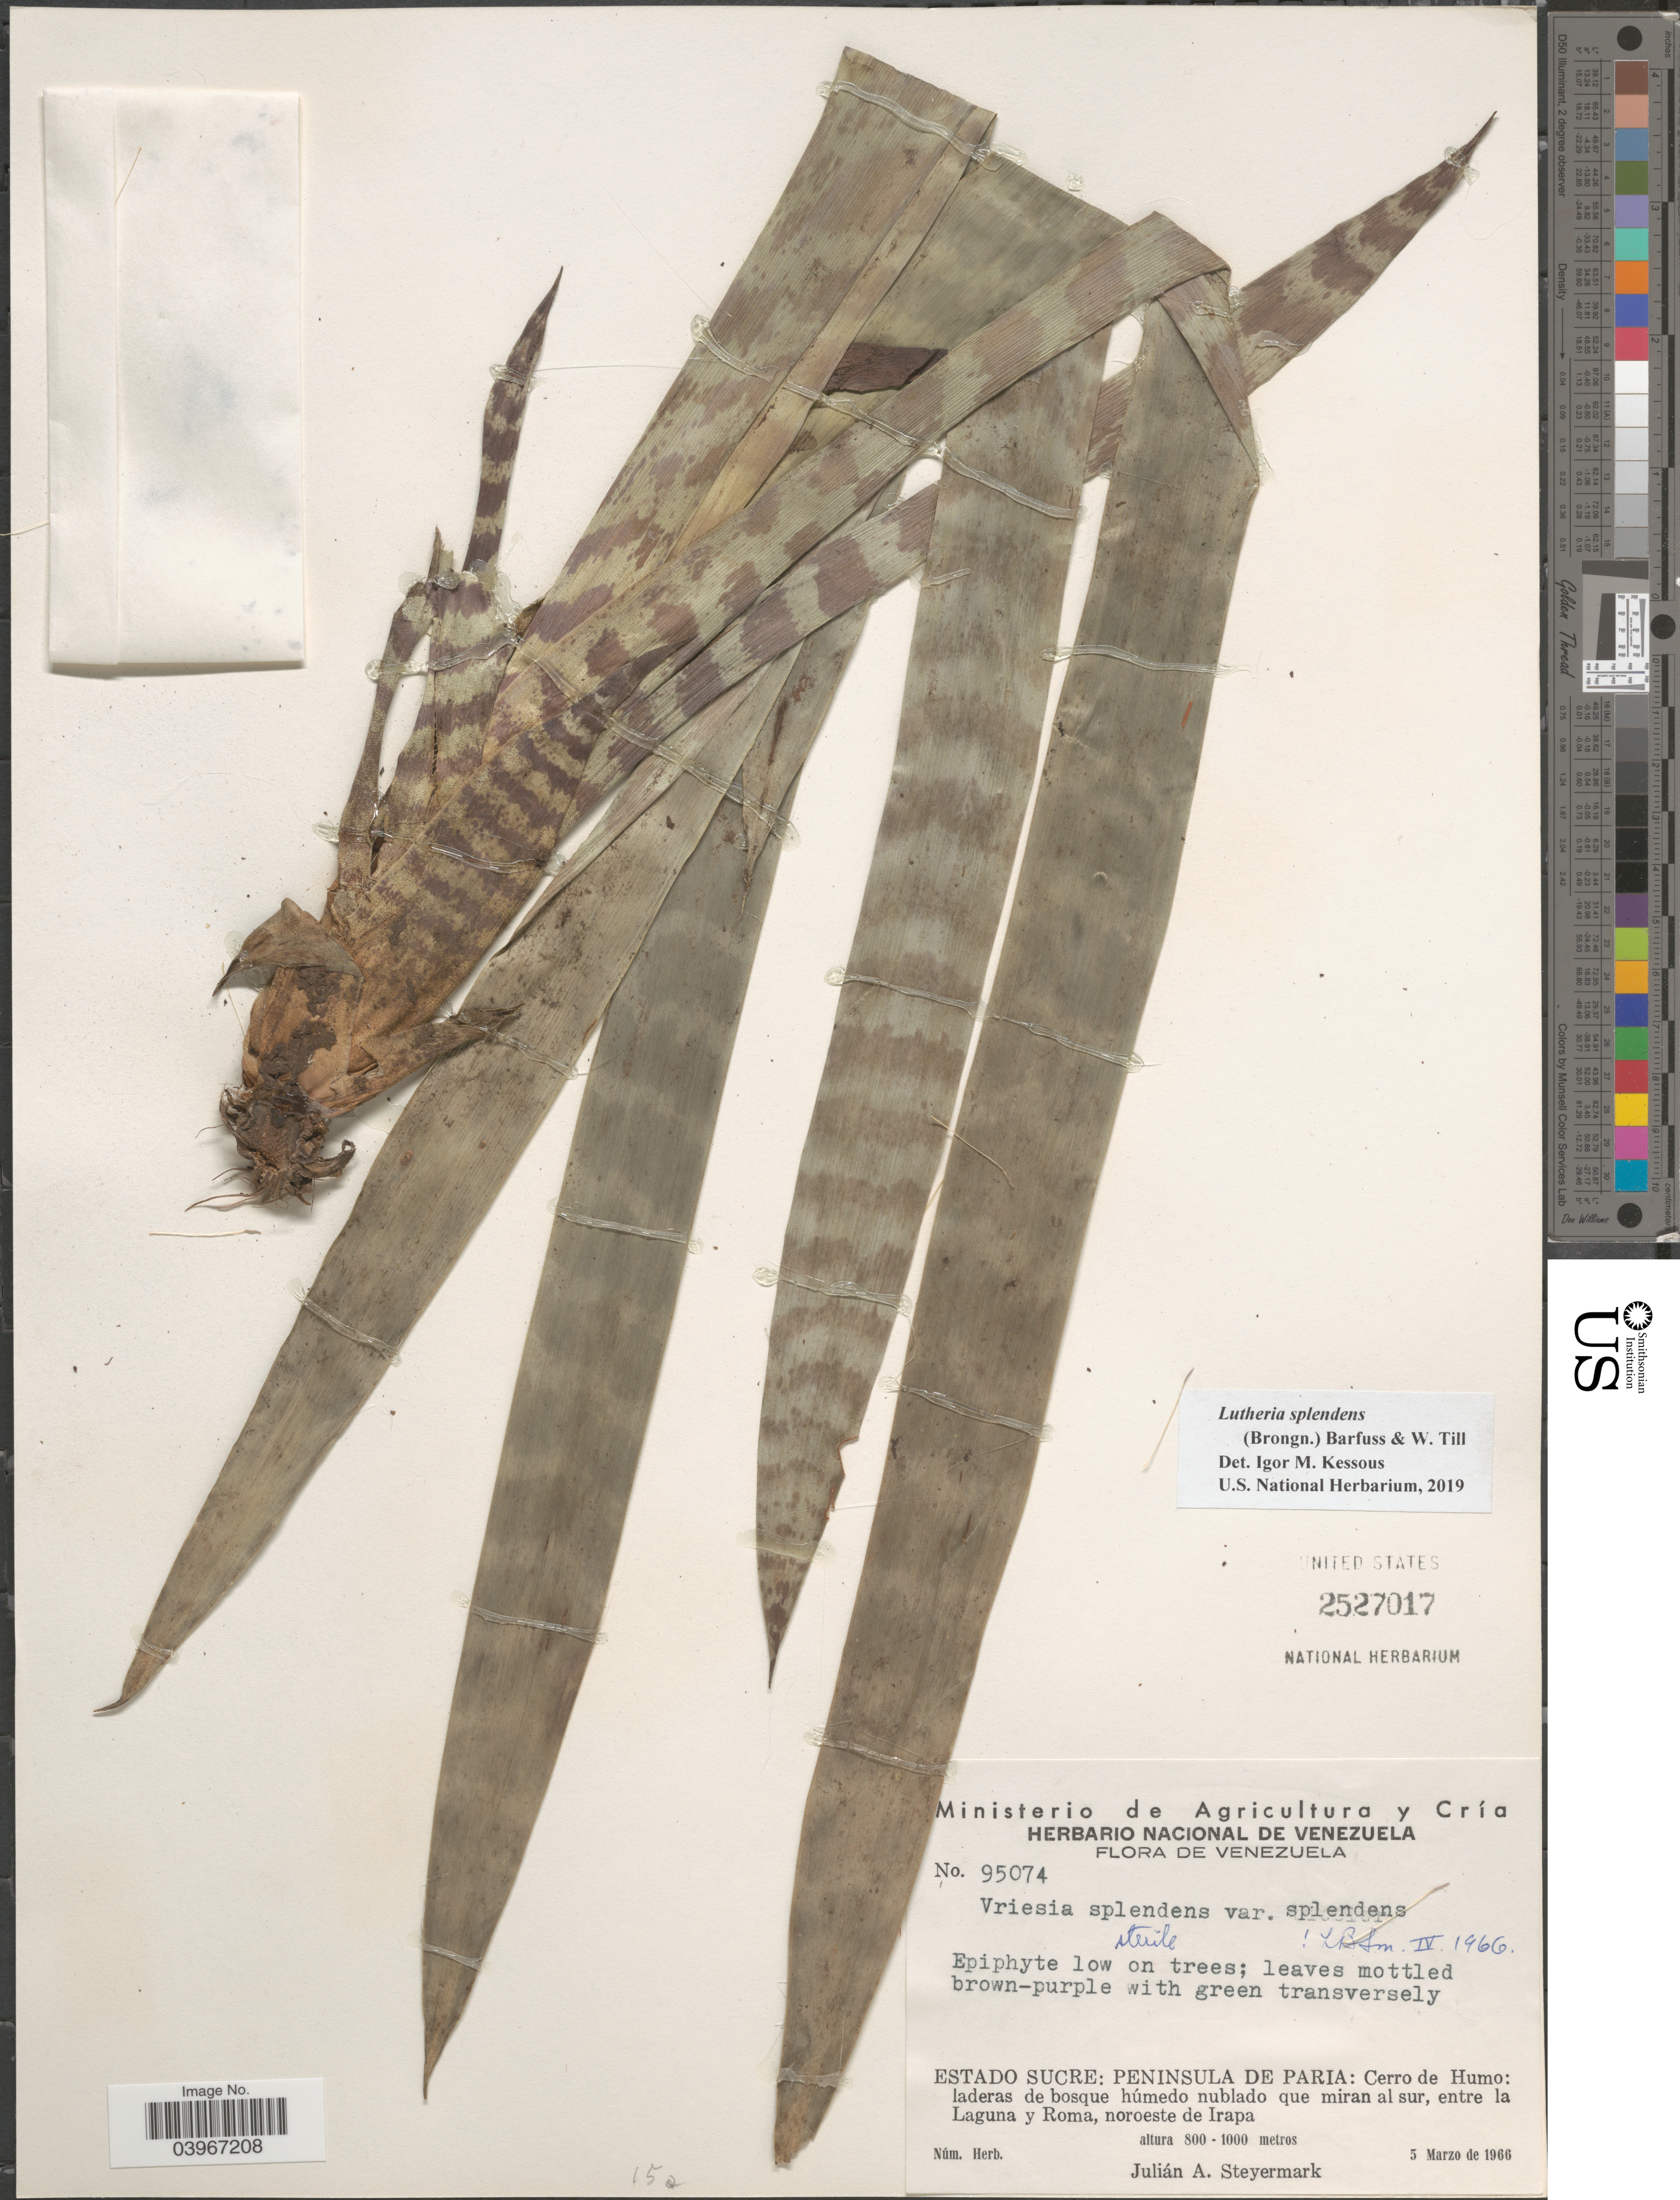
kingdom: Plantae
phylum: Tracheophyta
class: Liliopsida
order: Poales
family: Bromeliaceae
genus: Lutheria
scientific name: Lutheria splendens var. splendens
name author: (Brongn.) Barfuss & W. Till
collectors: J. Steyermark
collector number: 95074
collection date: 1966-03-05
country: Venezuela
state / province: Sucre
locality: Peninsula de Paria: Cerro de Humo: laderas de bosque húmedo nublado que miran al sur, entre la Laguna y Roma, noroeste de Irapa.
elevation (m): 800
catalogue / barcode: US 2527017